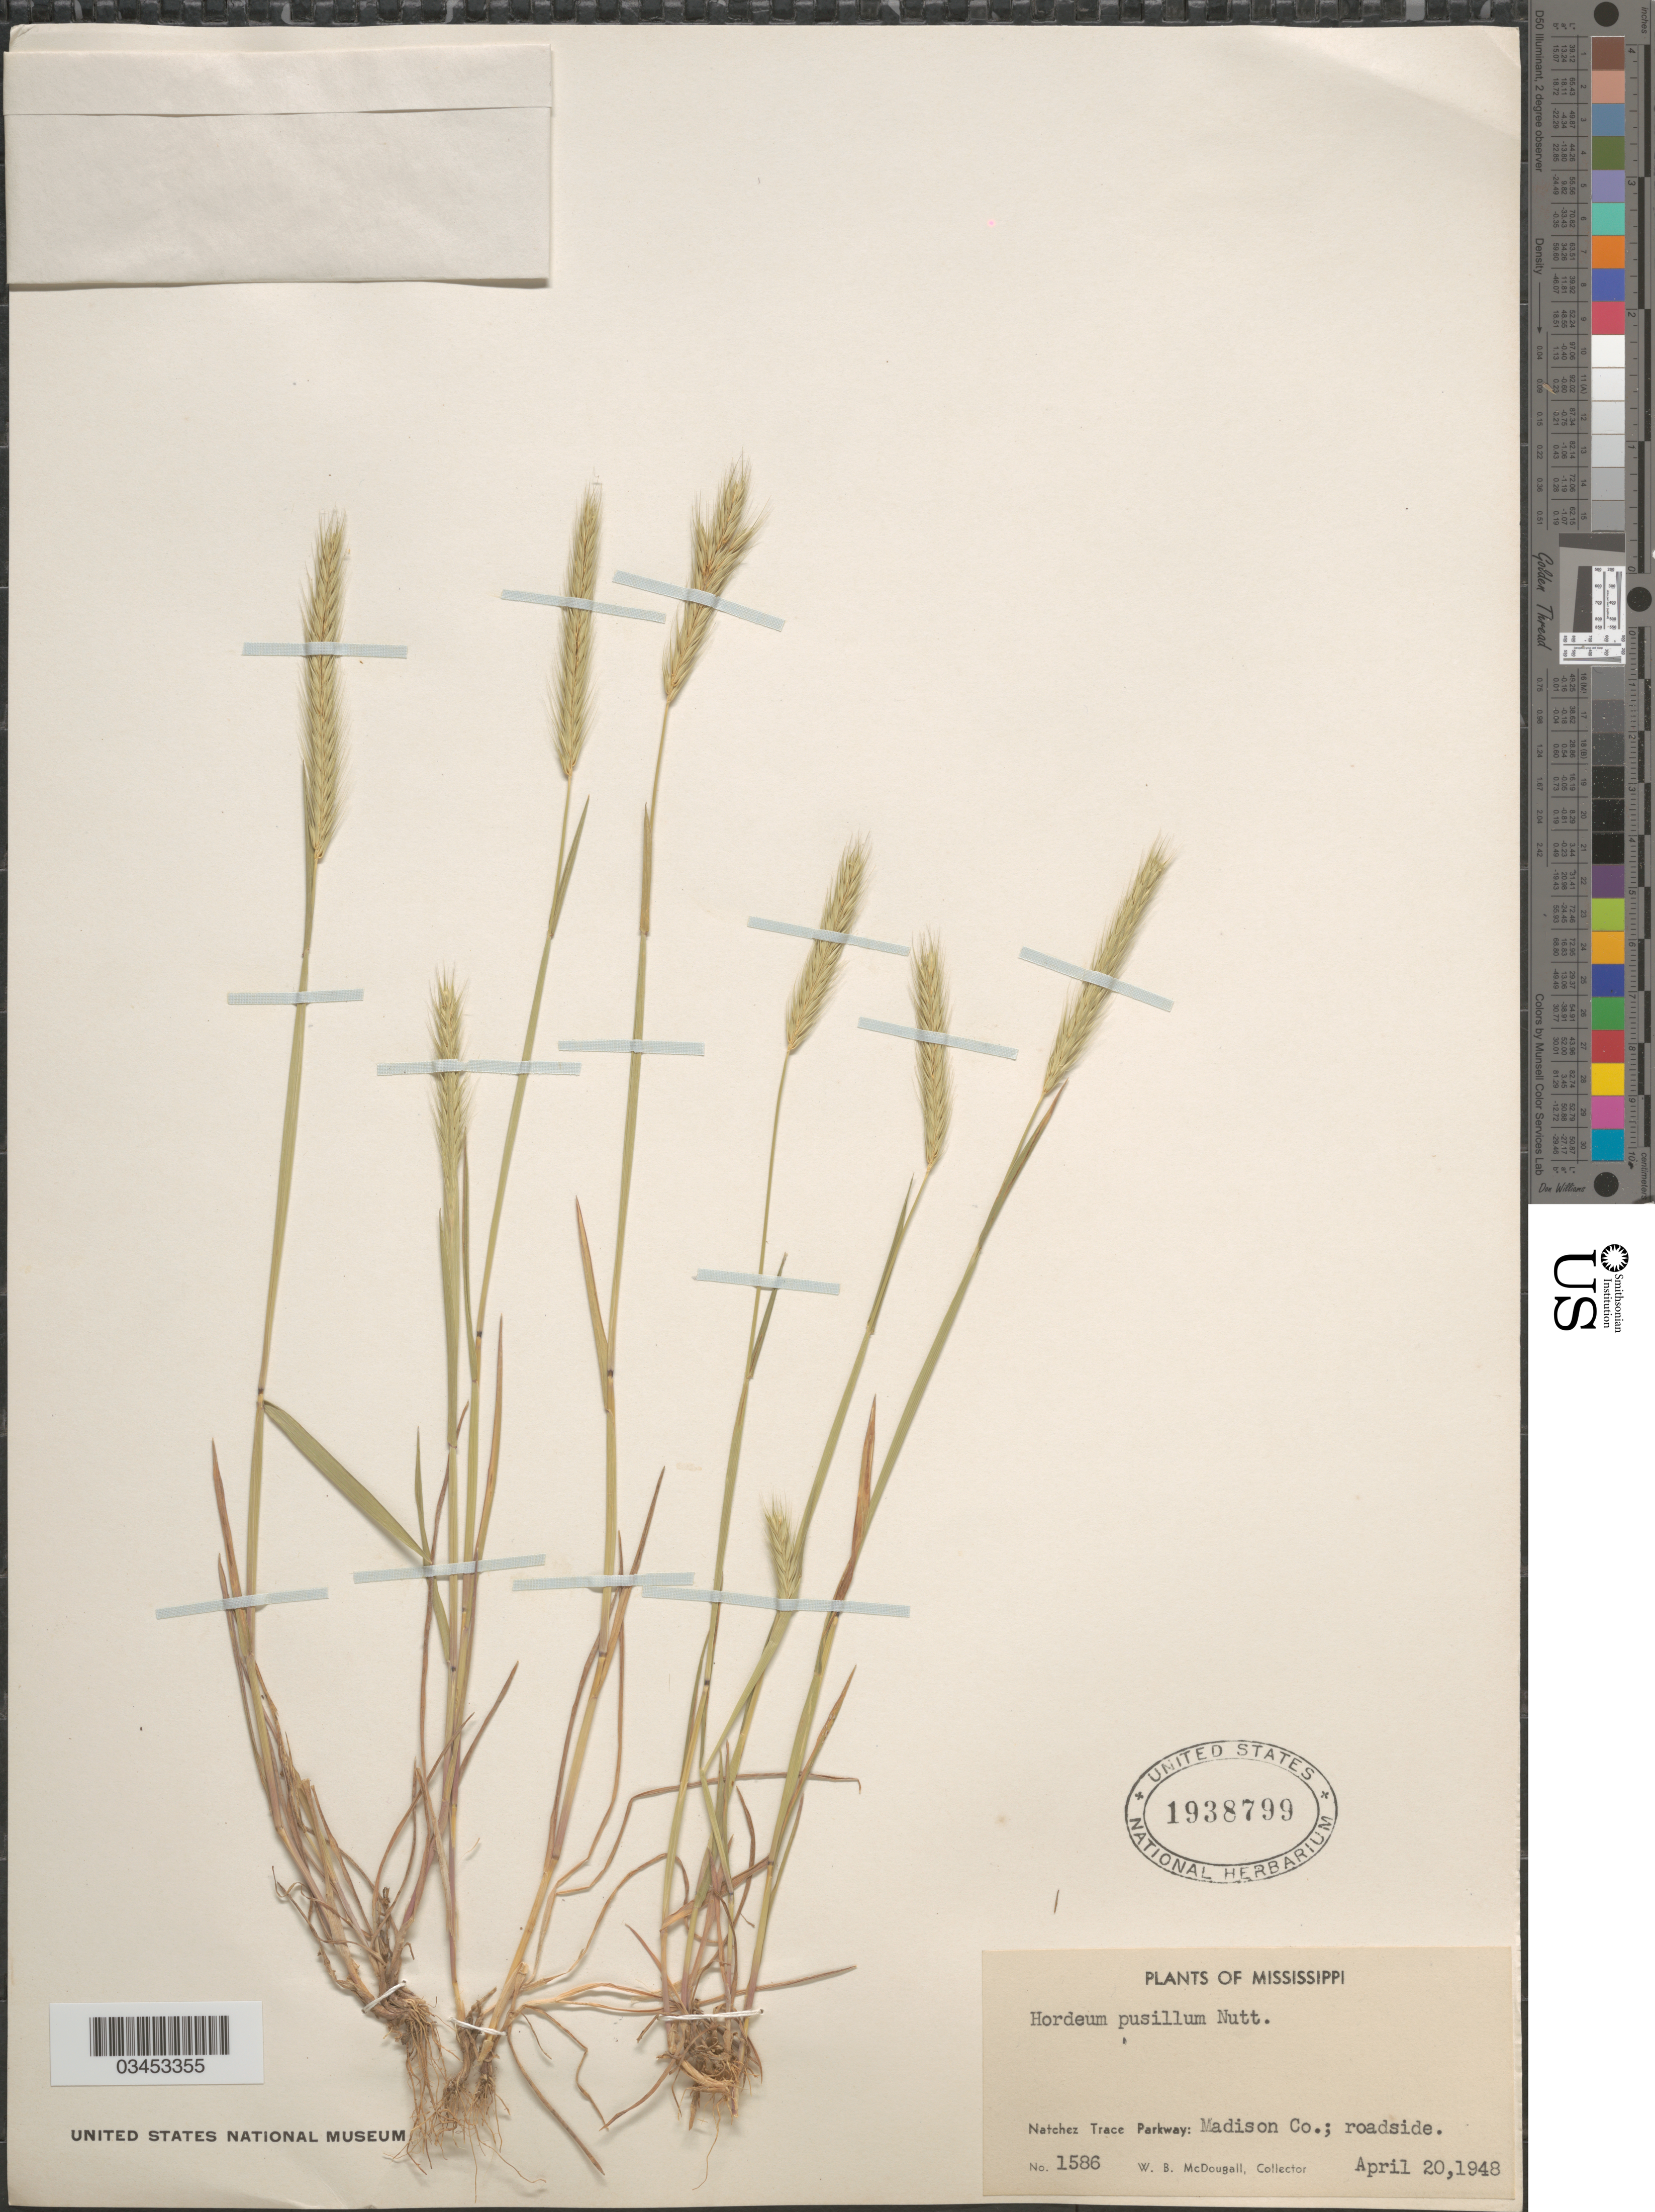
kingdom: Plantae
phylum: Tracheophyta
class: Liliopsida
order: Poales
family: Poaceae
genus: Hordeum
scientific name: Hordeum pusillum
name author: Nutt.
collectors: W. B. McDougall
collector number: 1586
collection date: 1948-04-20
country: United States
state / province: Mississippi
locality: Natchez Trace Parkway: Madison Co.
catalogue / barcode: US 1938799